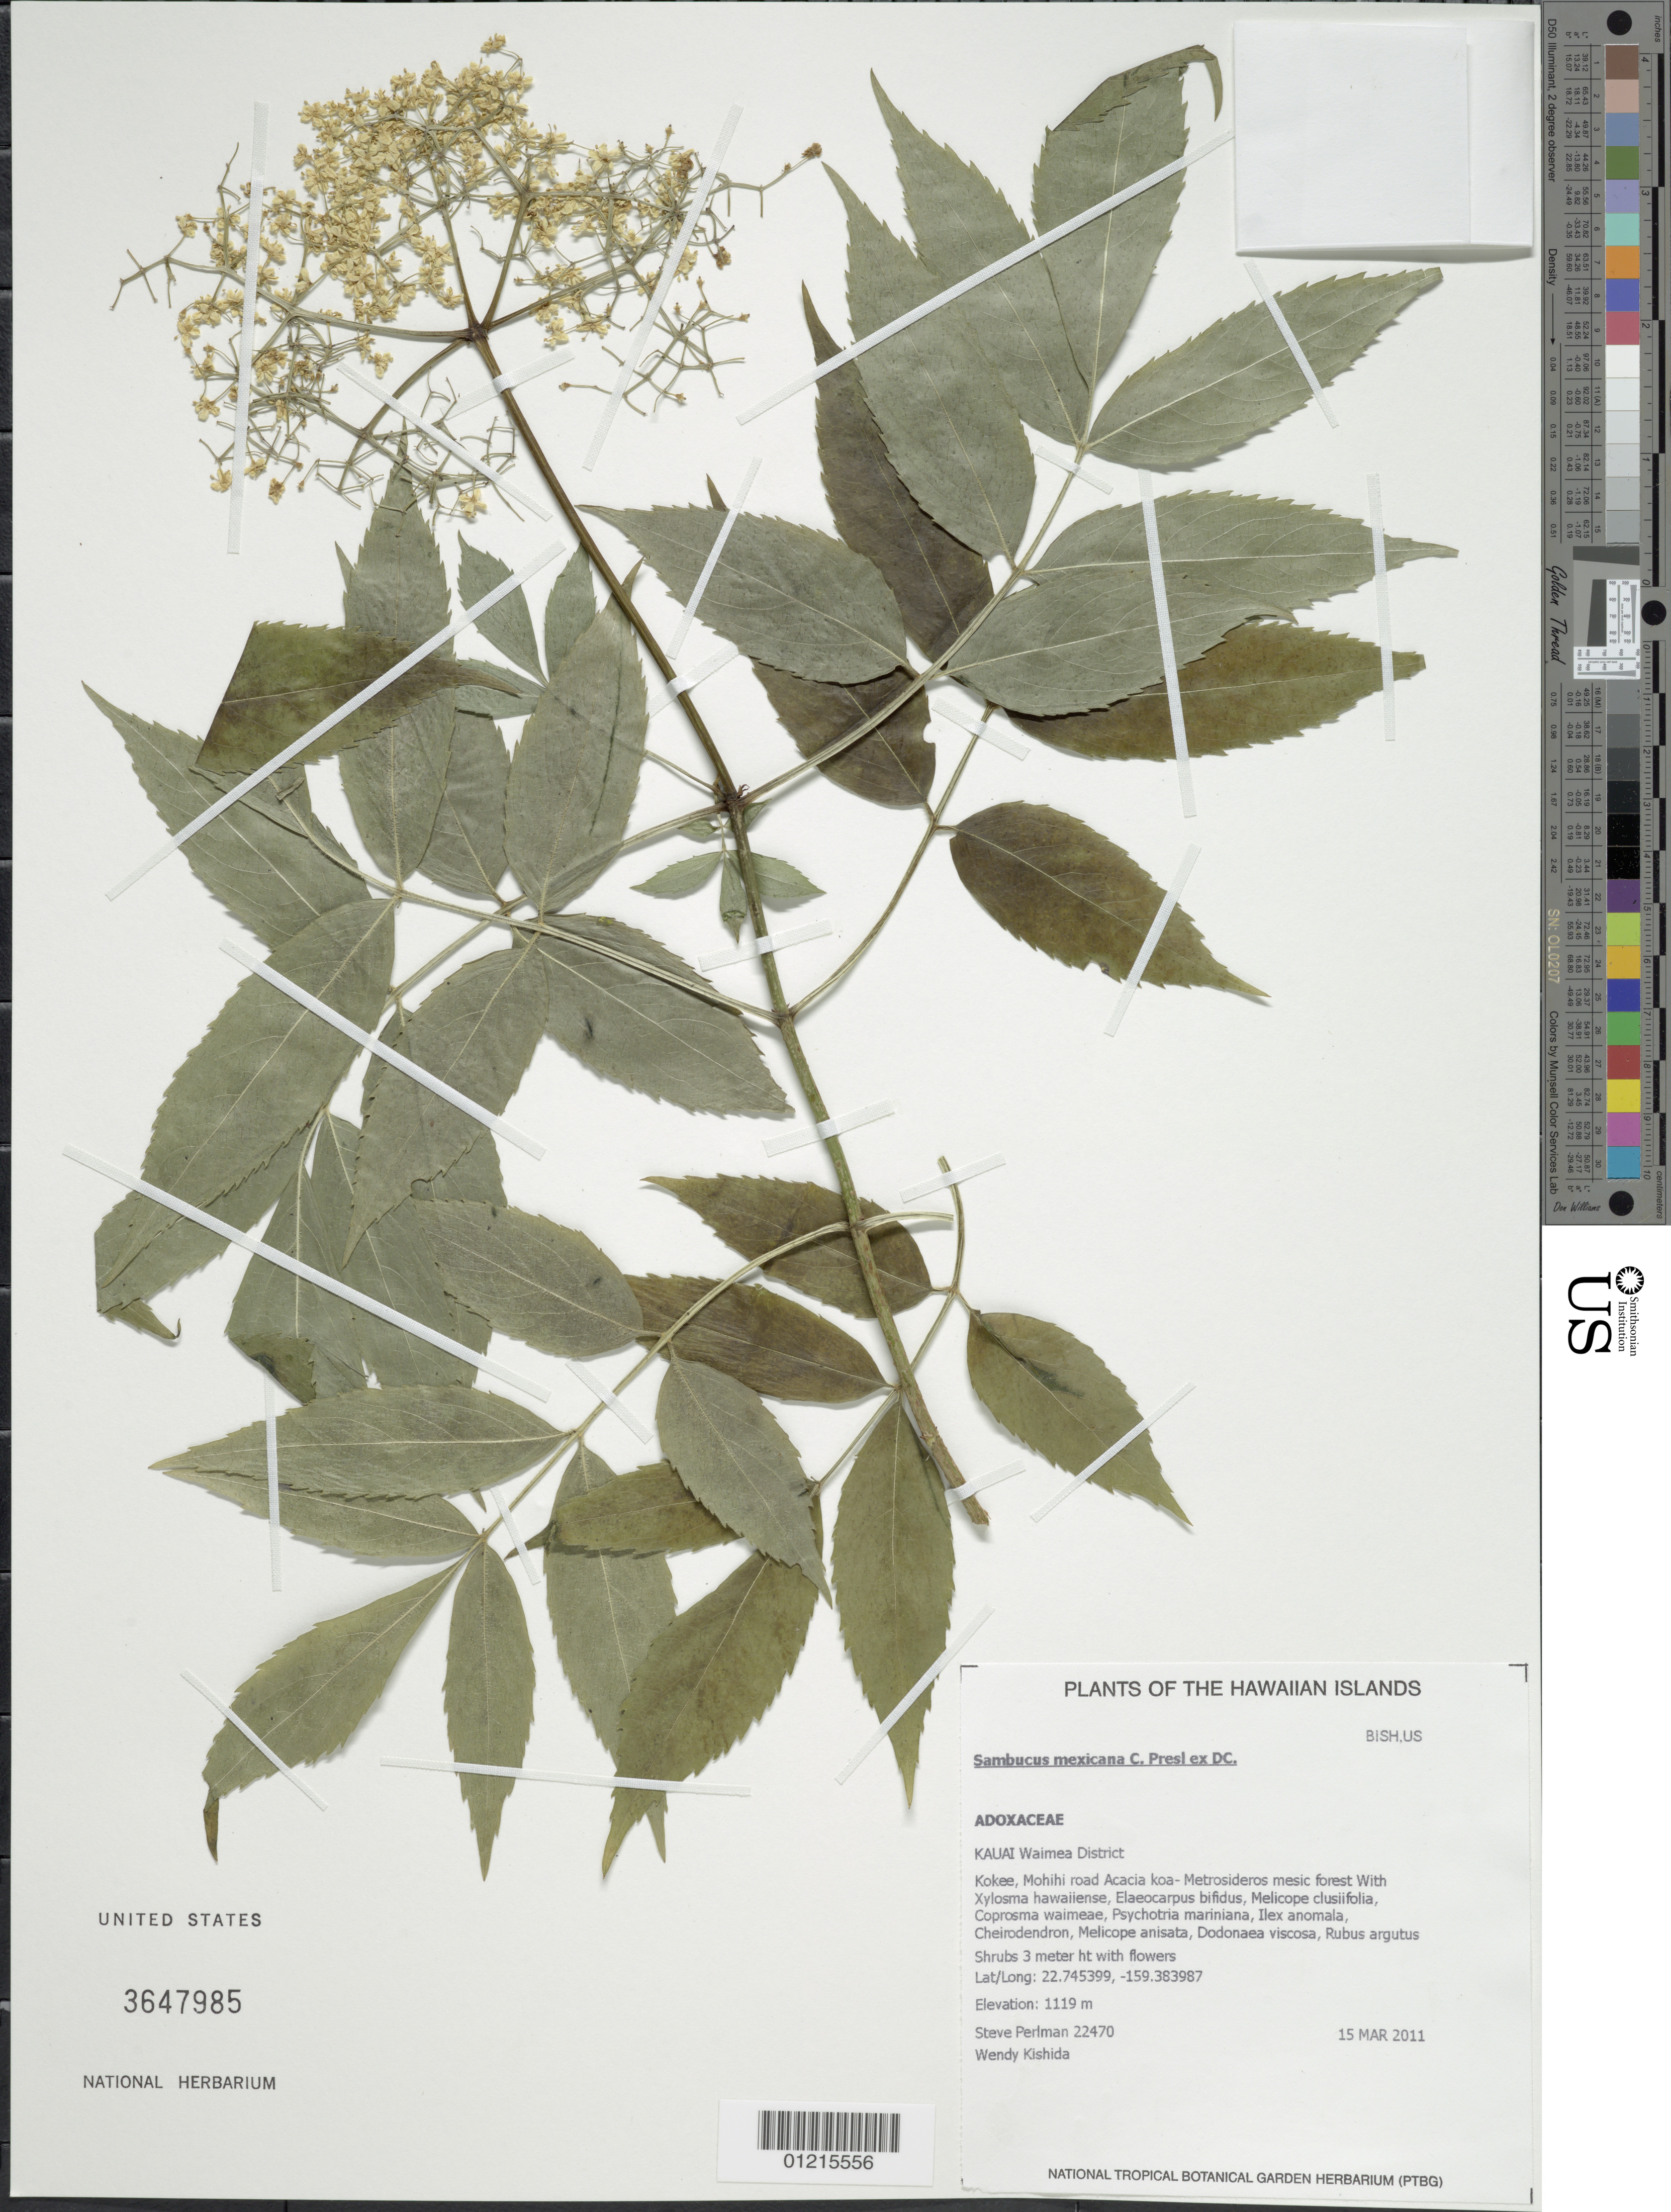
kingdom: Plantae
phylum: Tracheophyta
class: Magnoliopsida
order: Dipsacales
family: Viburnaceae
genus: Sambucus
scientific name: Sambucus canadensis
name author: L.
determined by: Whittemore, A. T.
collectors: S. P. Perlman & W. Kishida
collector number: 22470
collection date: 2011-03-15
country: United States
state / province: Hawaii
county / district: Kauai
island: Kaua'i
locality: Waimea District, Kokee, Mohihi Road.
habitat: Mesic forest.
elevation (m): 1119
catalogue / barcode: US 3647985